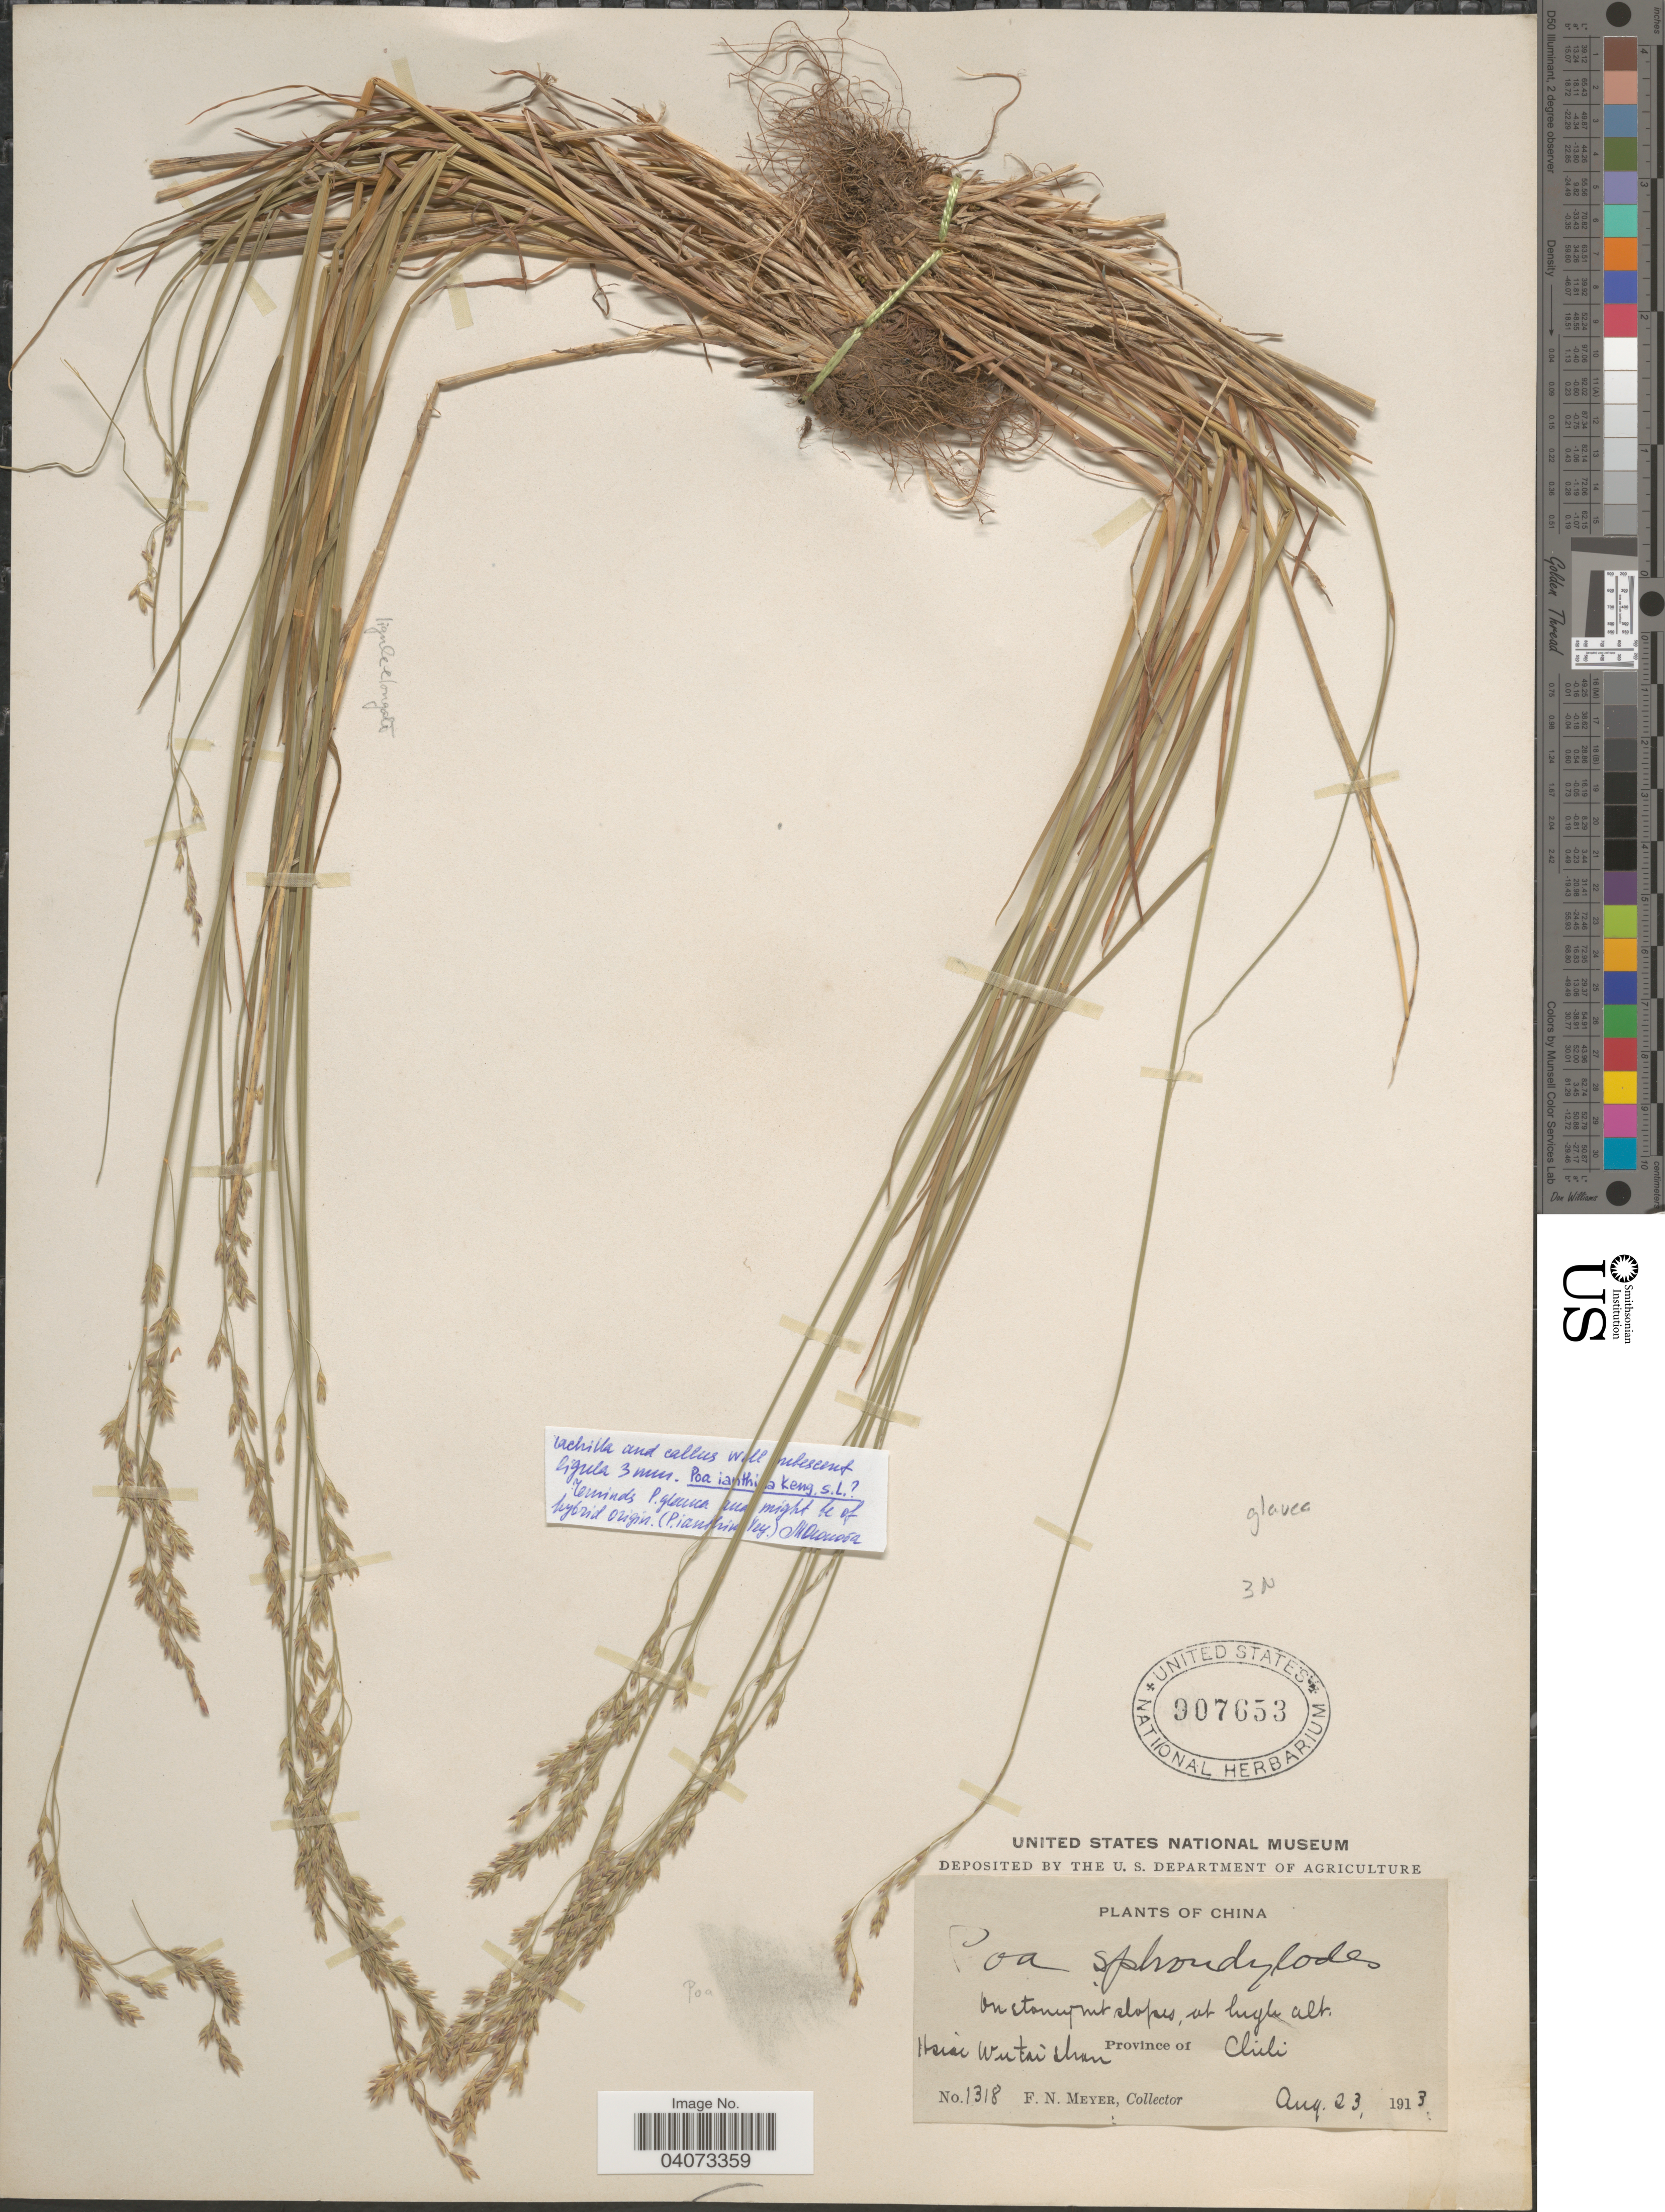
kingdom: Plantae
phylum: Tracheophyta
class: Liliopsida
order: Poales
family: Poaceae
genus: Poa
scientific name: Poa glauca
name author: Vahl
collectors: F. N. Meyer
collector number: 1318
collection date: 1913-08-23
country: China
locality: Hsiao Wu tai shan. Province of Chili.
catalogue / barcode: US 907653